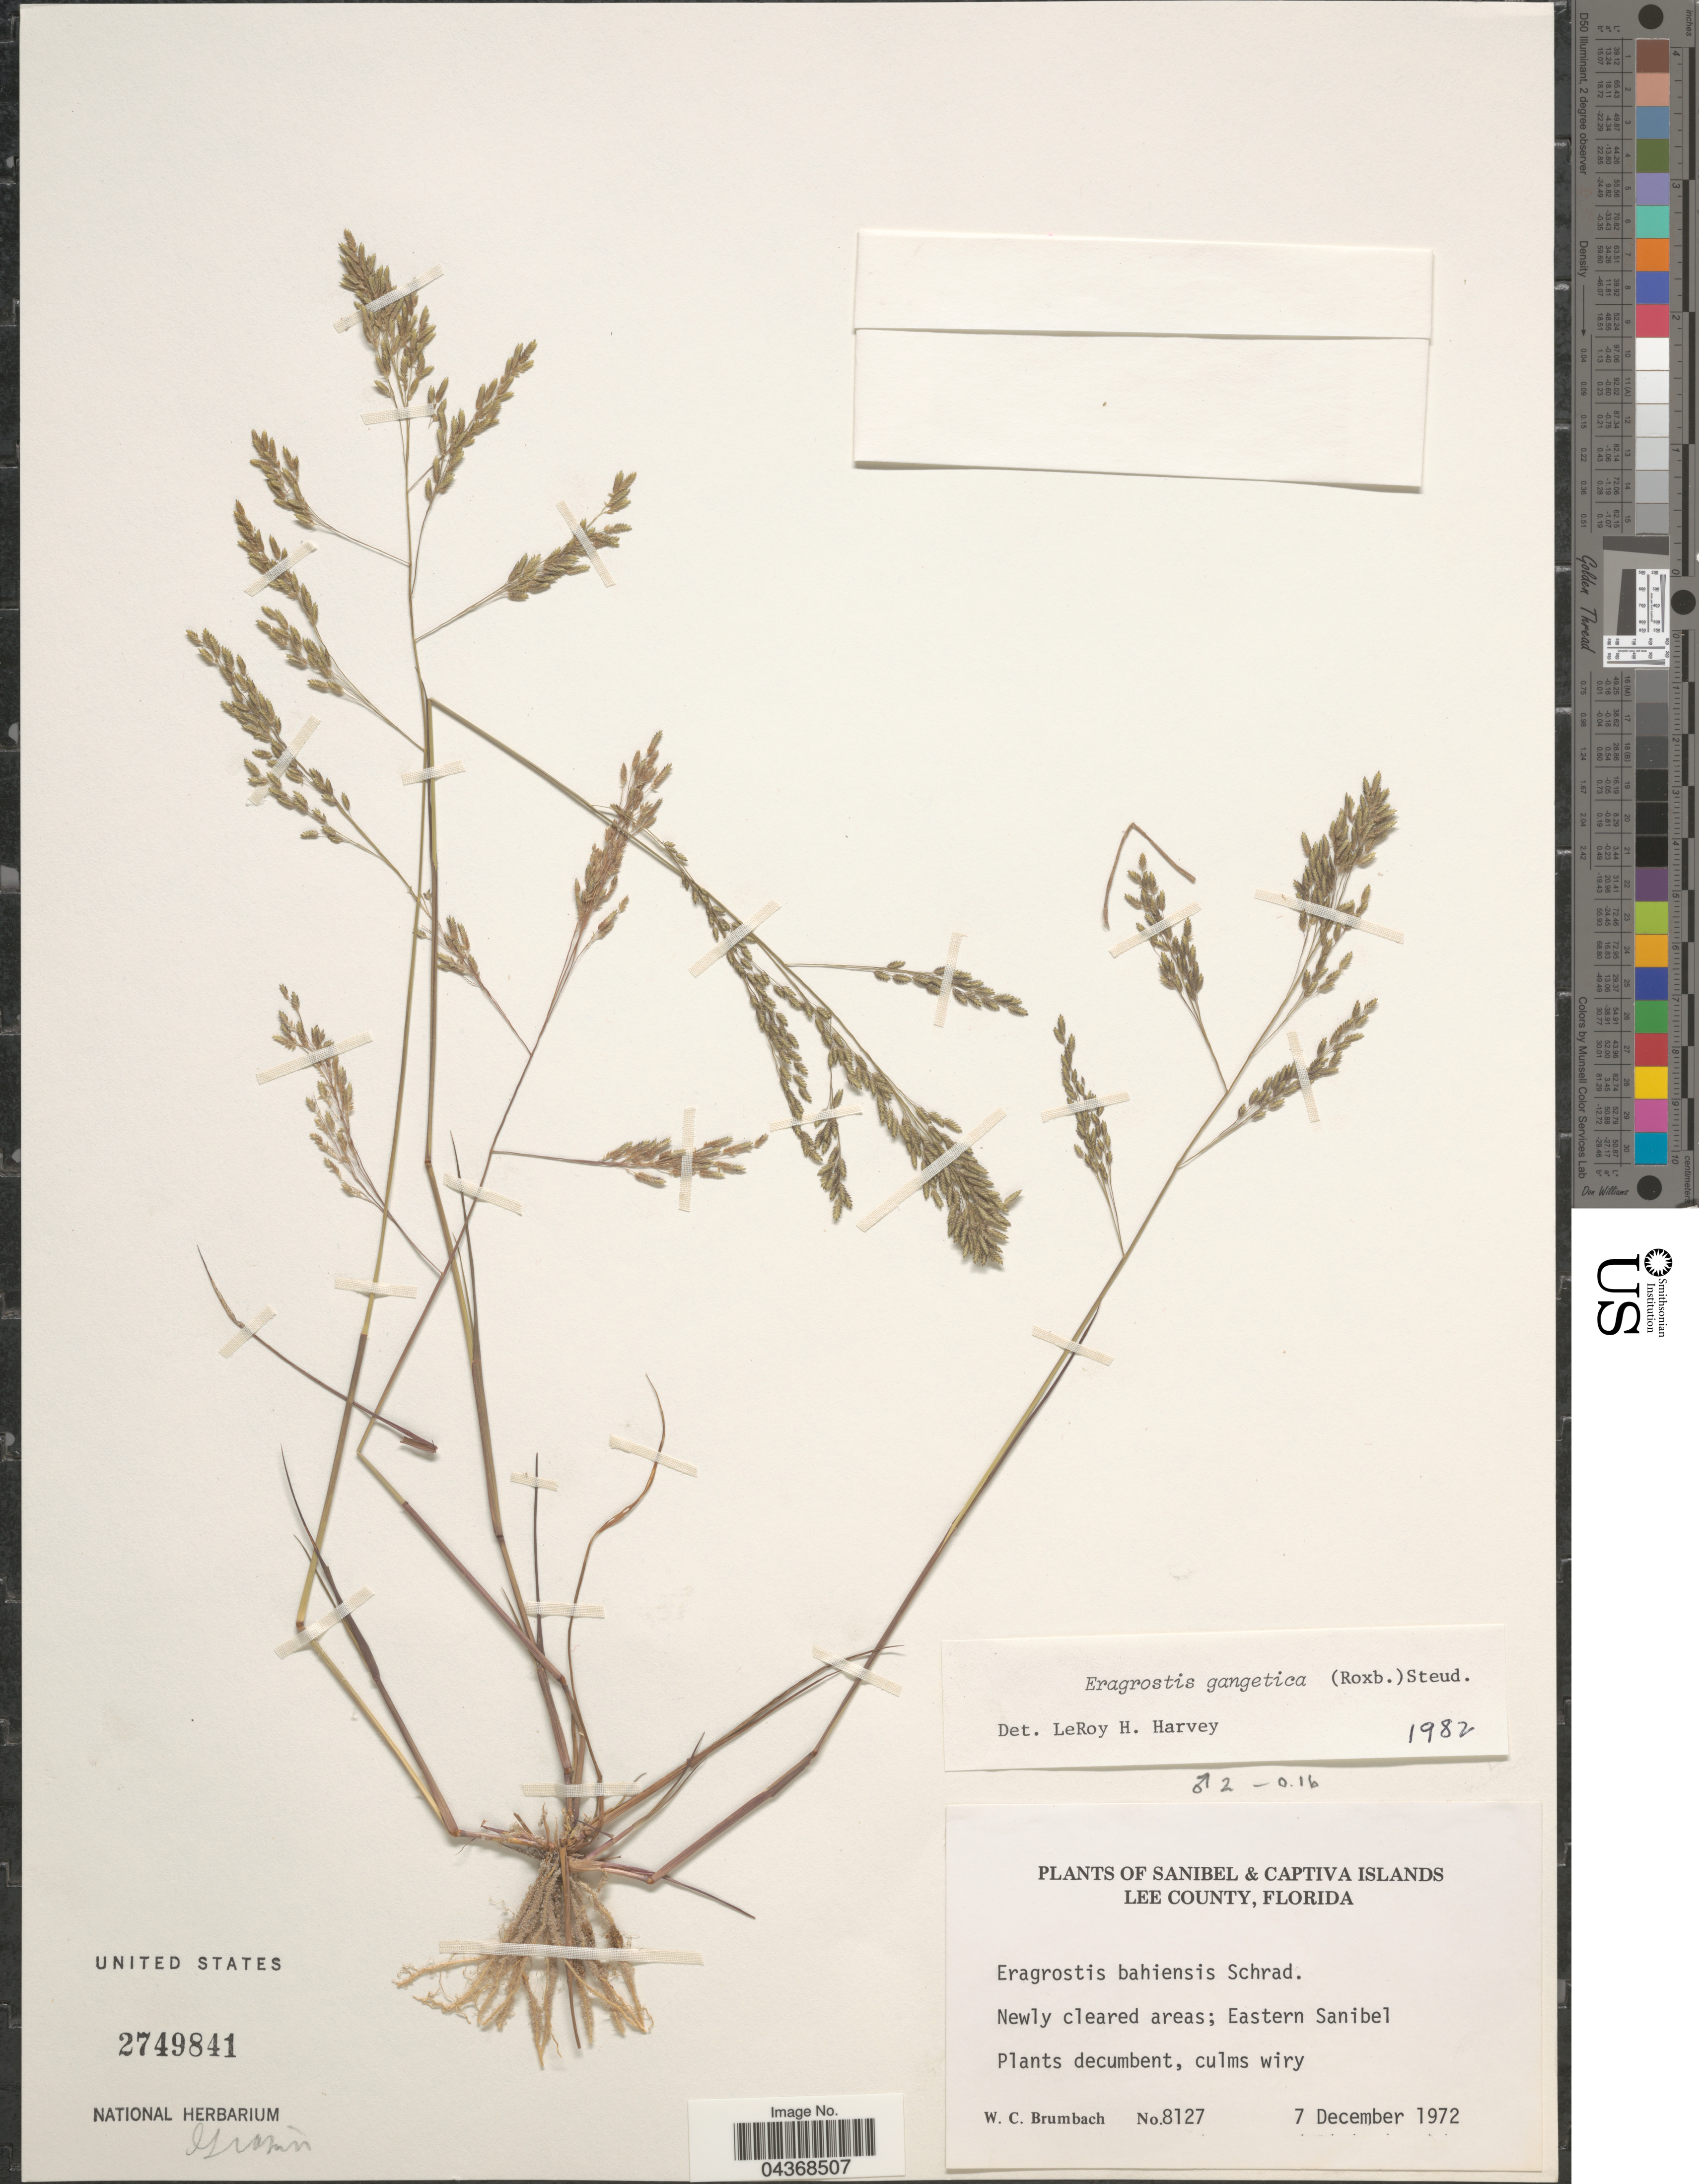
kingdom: Plantae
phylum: Tracheophyta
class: Liliopsida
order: Poales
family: Poaceae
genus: Eragrostis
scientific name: Eragrostis gangetica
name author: (Roxb.) Steud.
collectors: W. C. Brumbach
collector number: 8127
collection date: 1972-12-07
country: United States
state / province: Florida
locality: Sanibel Islands. Lee County. Newly cleared areas; Eastern Sanibel.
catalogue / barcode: US 2749841